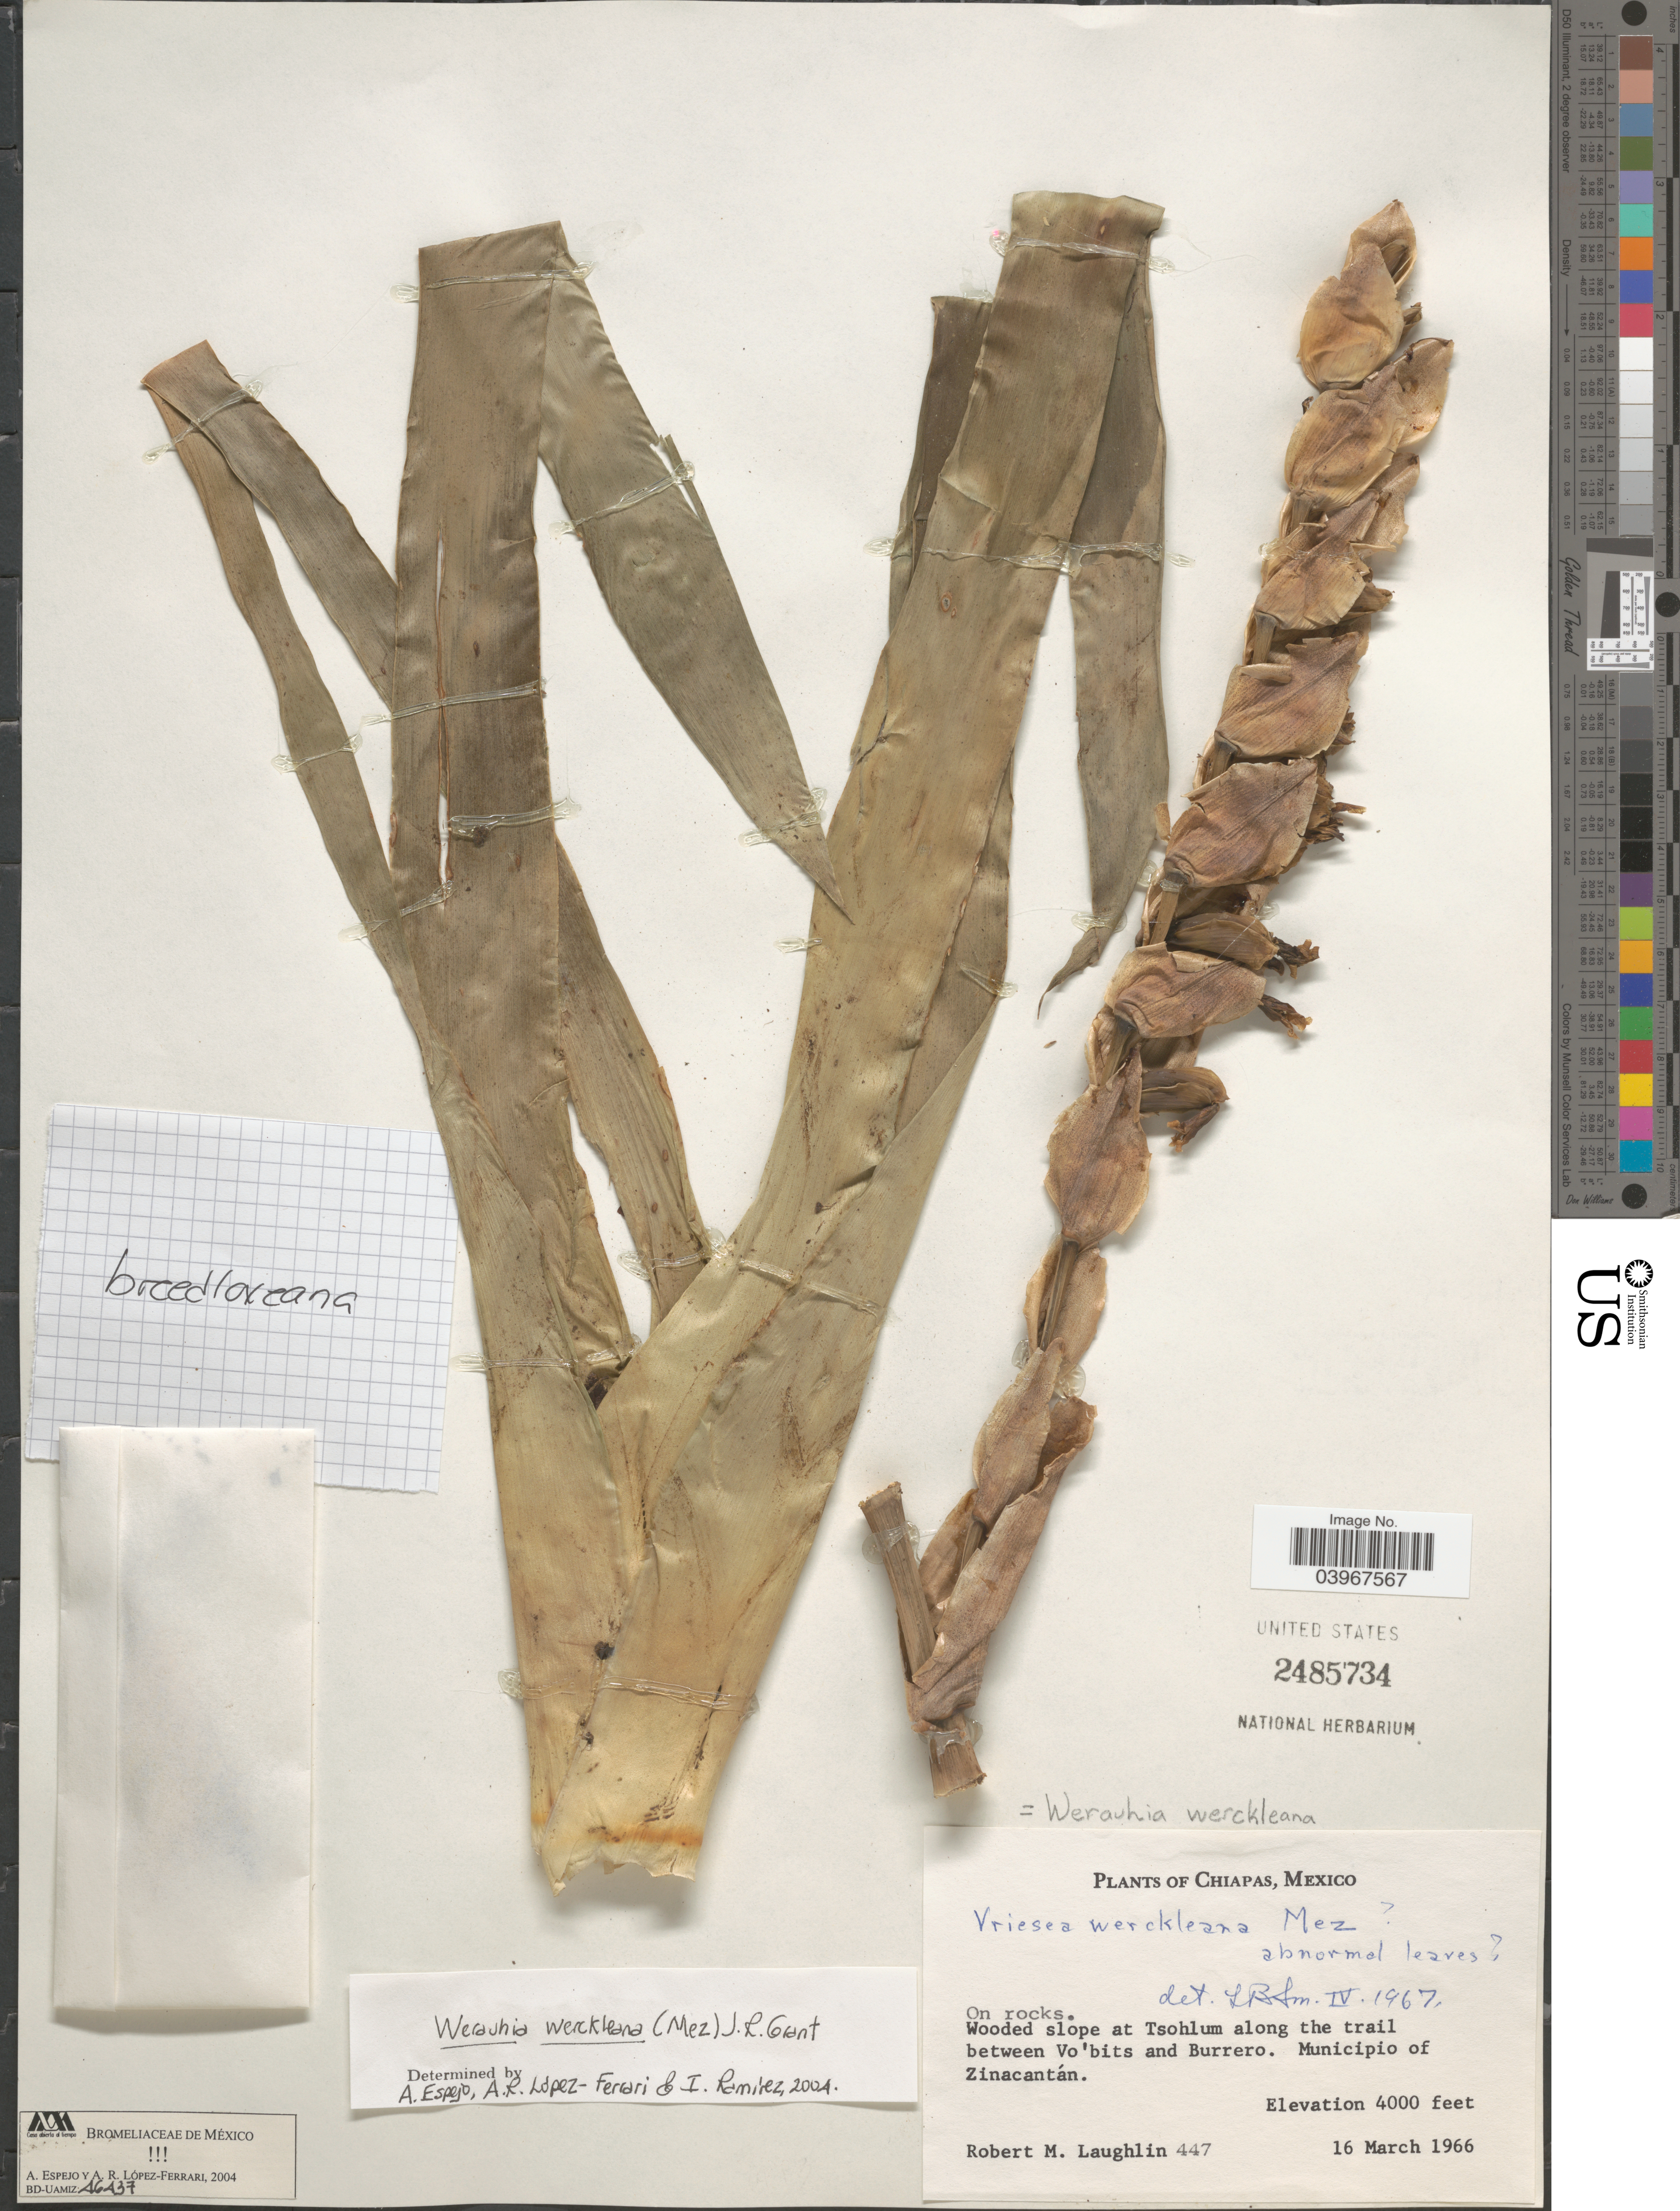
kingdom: Plantae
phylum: Tracheophyta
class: Liliopsida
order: Poales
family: Bromeliaceae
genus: Werauhia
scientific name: Werauhia werckleana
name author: (Mez) J.R. Grant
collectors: R. M. Laughlin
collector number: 447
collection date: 1966-03-16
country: Mexico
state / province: Chiapas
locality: On rocks. Wooded slope at Tsohlum along the trail between Vo'bits and Burrero. Municipio of Zinacantán.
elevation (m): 1219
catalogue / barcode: US 2485734